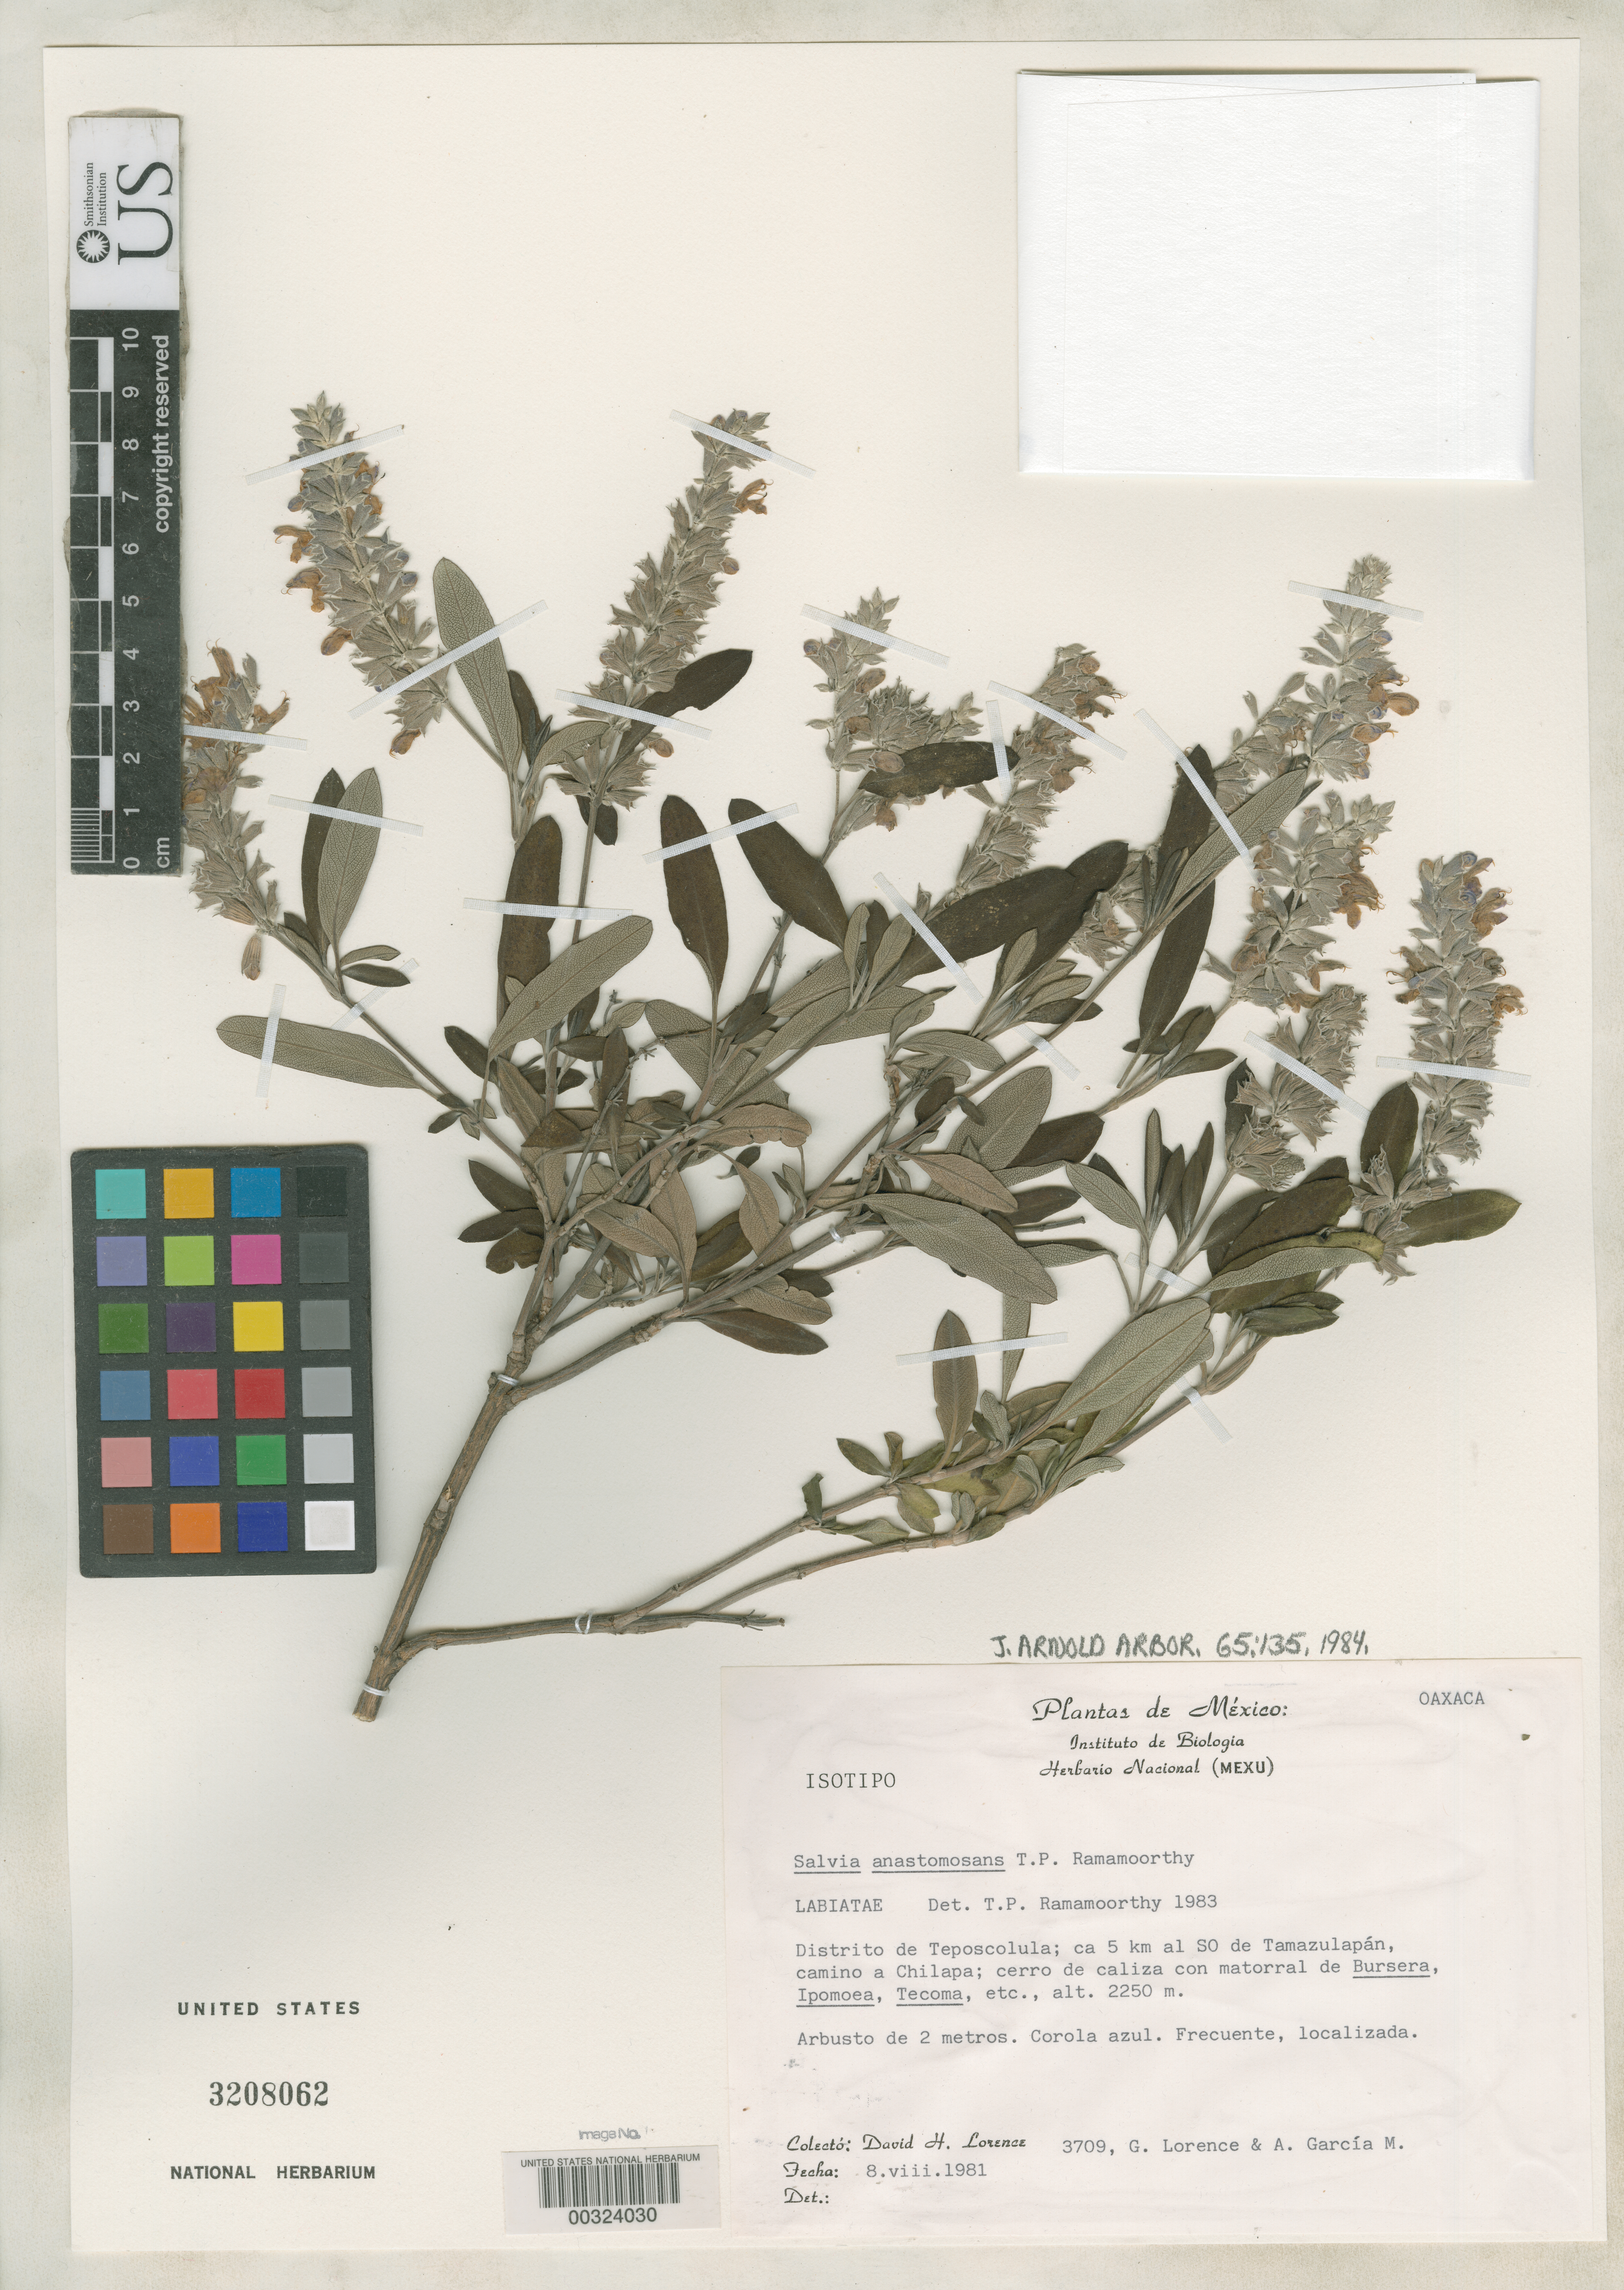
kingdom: Plantae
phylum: Tracheophyta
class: Magnoliopsida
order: Lamiales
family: Lamiaceae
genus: Salvia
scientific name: Salvia anastomosans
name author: Ramamoorthy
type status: Isotype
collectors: D. Lorence, G. Lorence & A. García-Mendoza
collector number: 3709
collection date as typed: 08 Aug 1981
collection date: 1981-08-08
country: Mexico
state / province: Oaxaca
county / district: Teposcolula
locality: Ca. 5 km also de Tamazulapan, camino a Chilapa, Cerro de Caliza.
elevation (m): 2250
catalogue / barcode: US 3208062